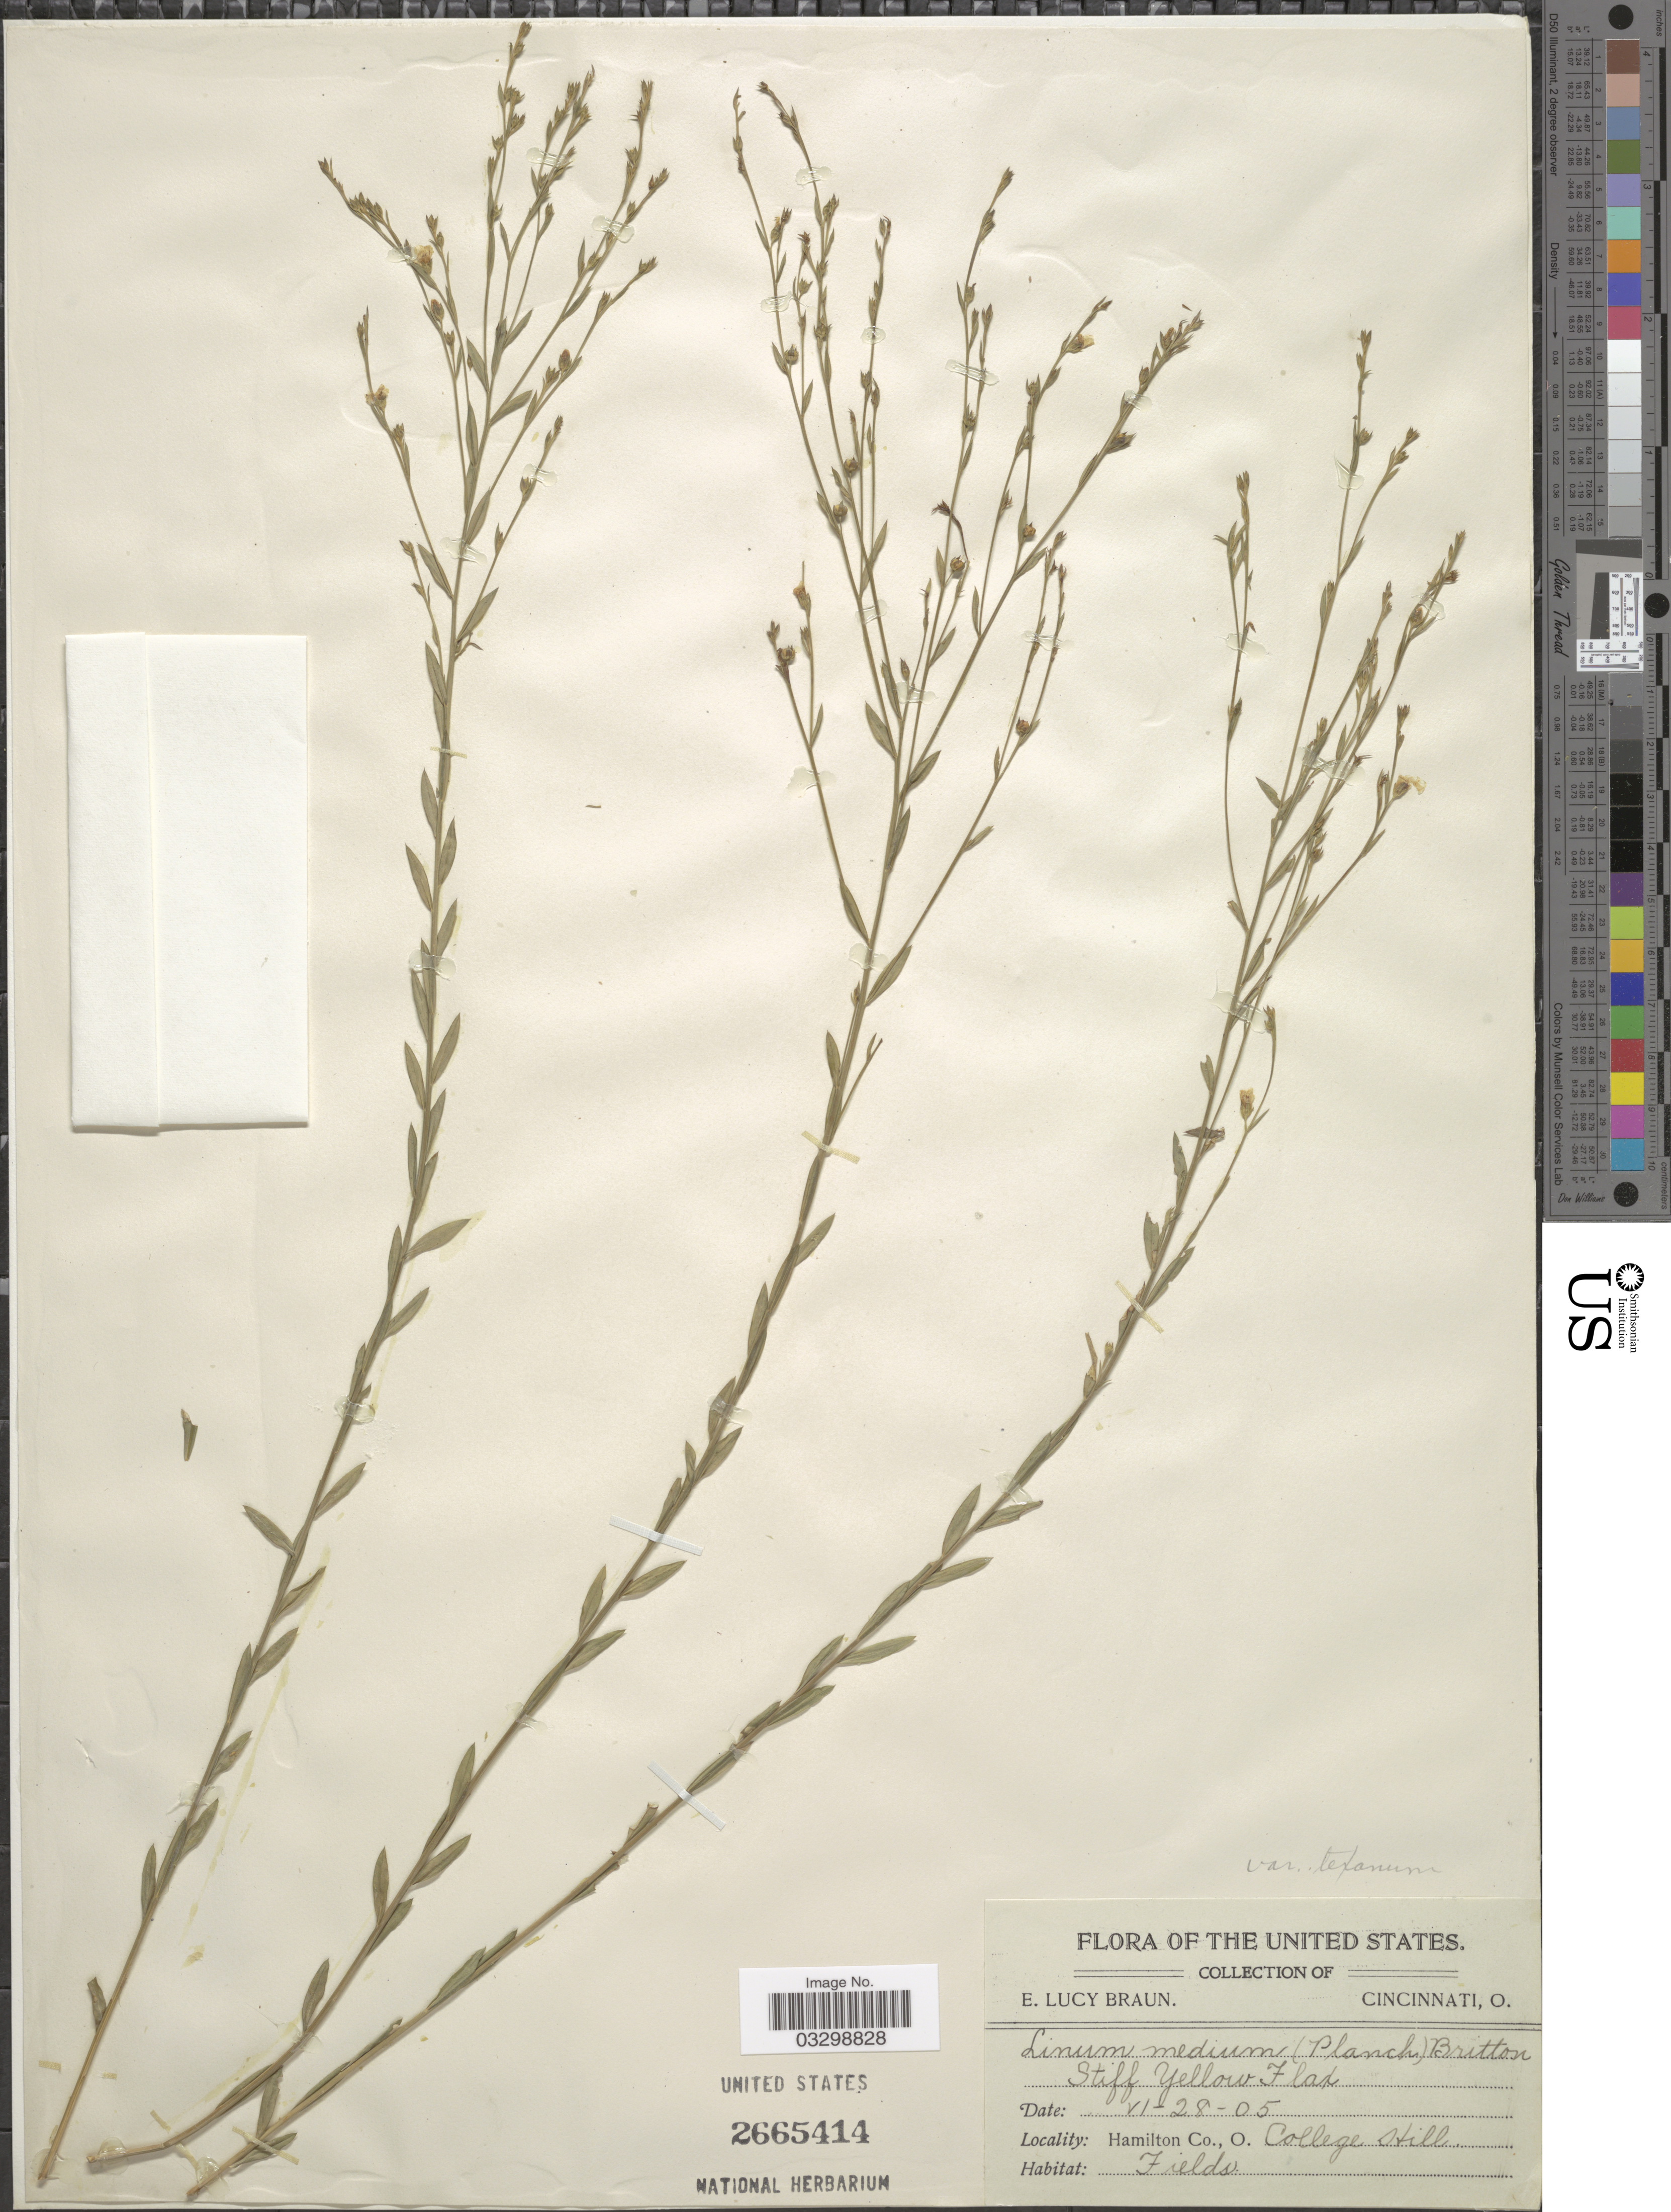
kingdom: Plantae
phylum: Tracheophyta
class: Magnoliopsida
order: Malpighiales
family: Linaceae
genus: Linum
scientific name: Linum medium var. texanum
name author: (Planch.) Fernald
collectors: E. L. Braun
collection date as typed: Transcribed d/m/y: 28/6/5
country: United States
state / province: Ohio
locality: Hamilton Co., College Hill.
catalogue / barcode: US 2665414